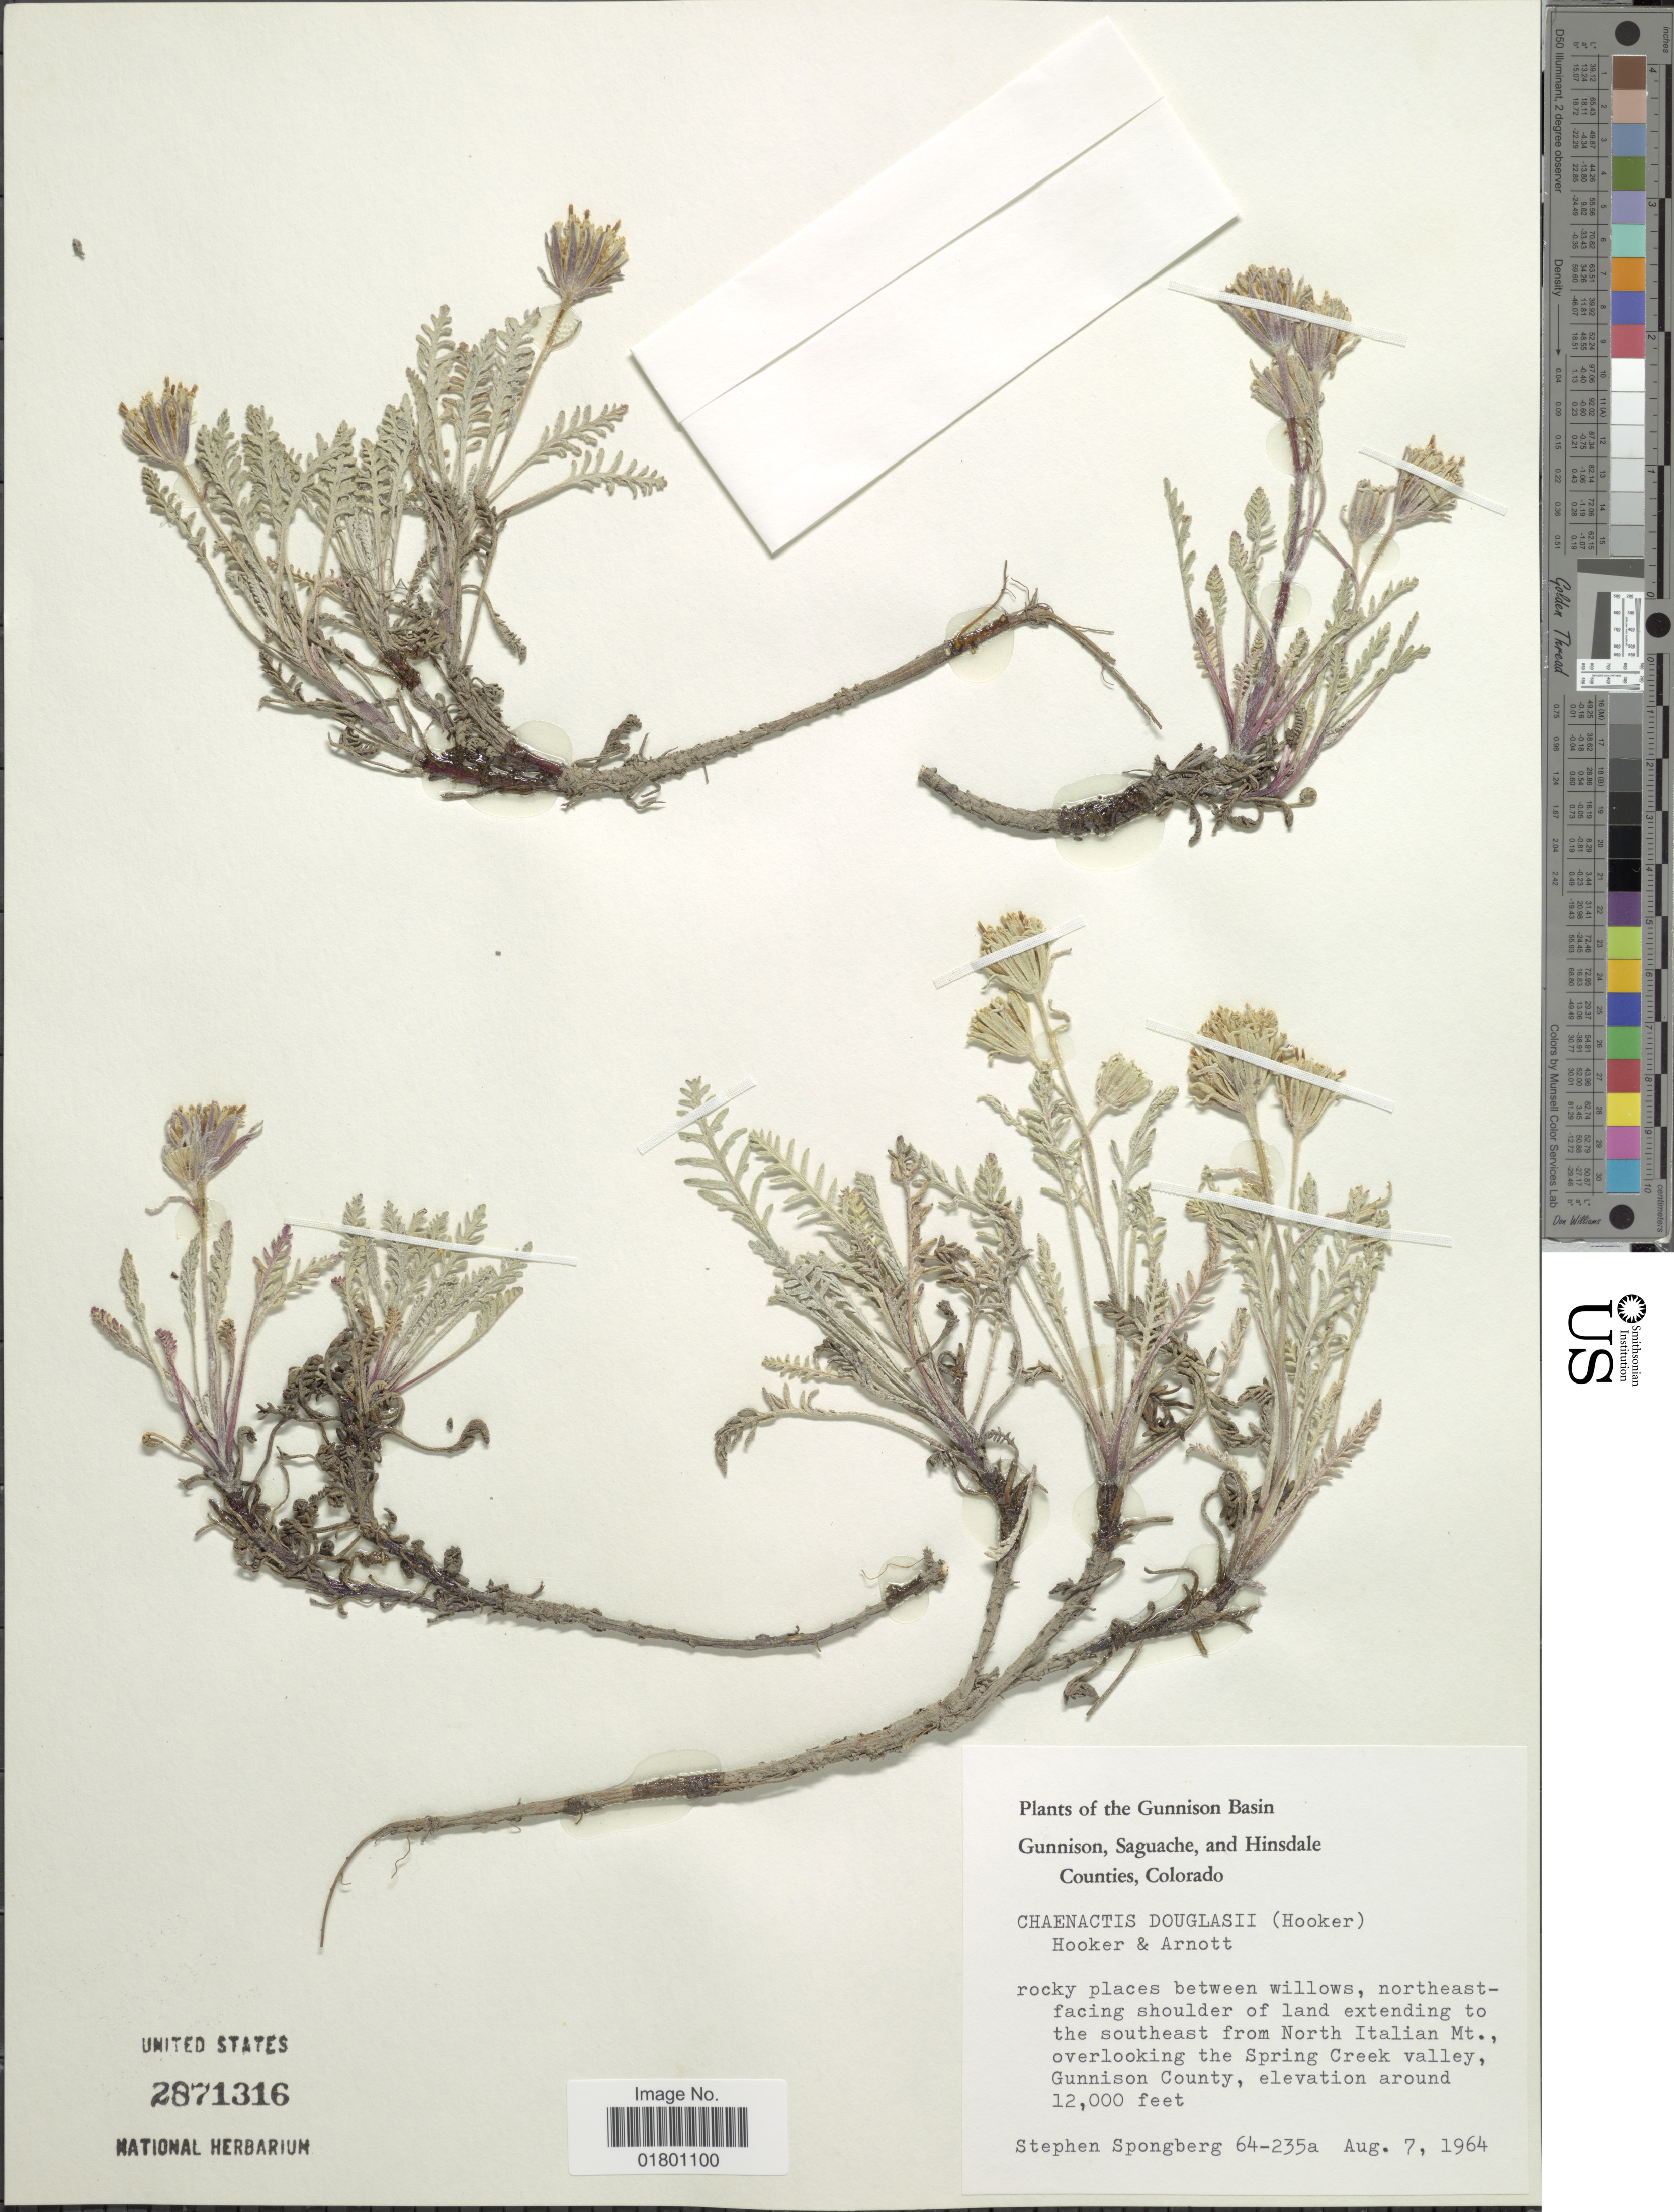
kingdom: Plantae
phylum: Tracheophyta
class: Magnoliopsida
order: Asterales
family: Asteraceae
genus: Chaenactis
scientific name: Chaenactis douglasii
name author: Hook. & Arn.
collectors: S. A.Spongberg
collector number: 64-235a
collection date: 1964-08-07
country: United States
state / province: Colorado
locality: Gunnison Basin, Gunnison, Saguache, and Hinsdale Counties, rocky places between willows, northeast-facing shoulder of land extending to the southeast from North Italian Mt., overlooking the Spring Creek valley, Gunnison County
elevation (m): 3658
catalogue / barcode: US 2871316